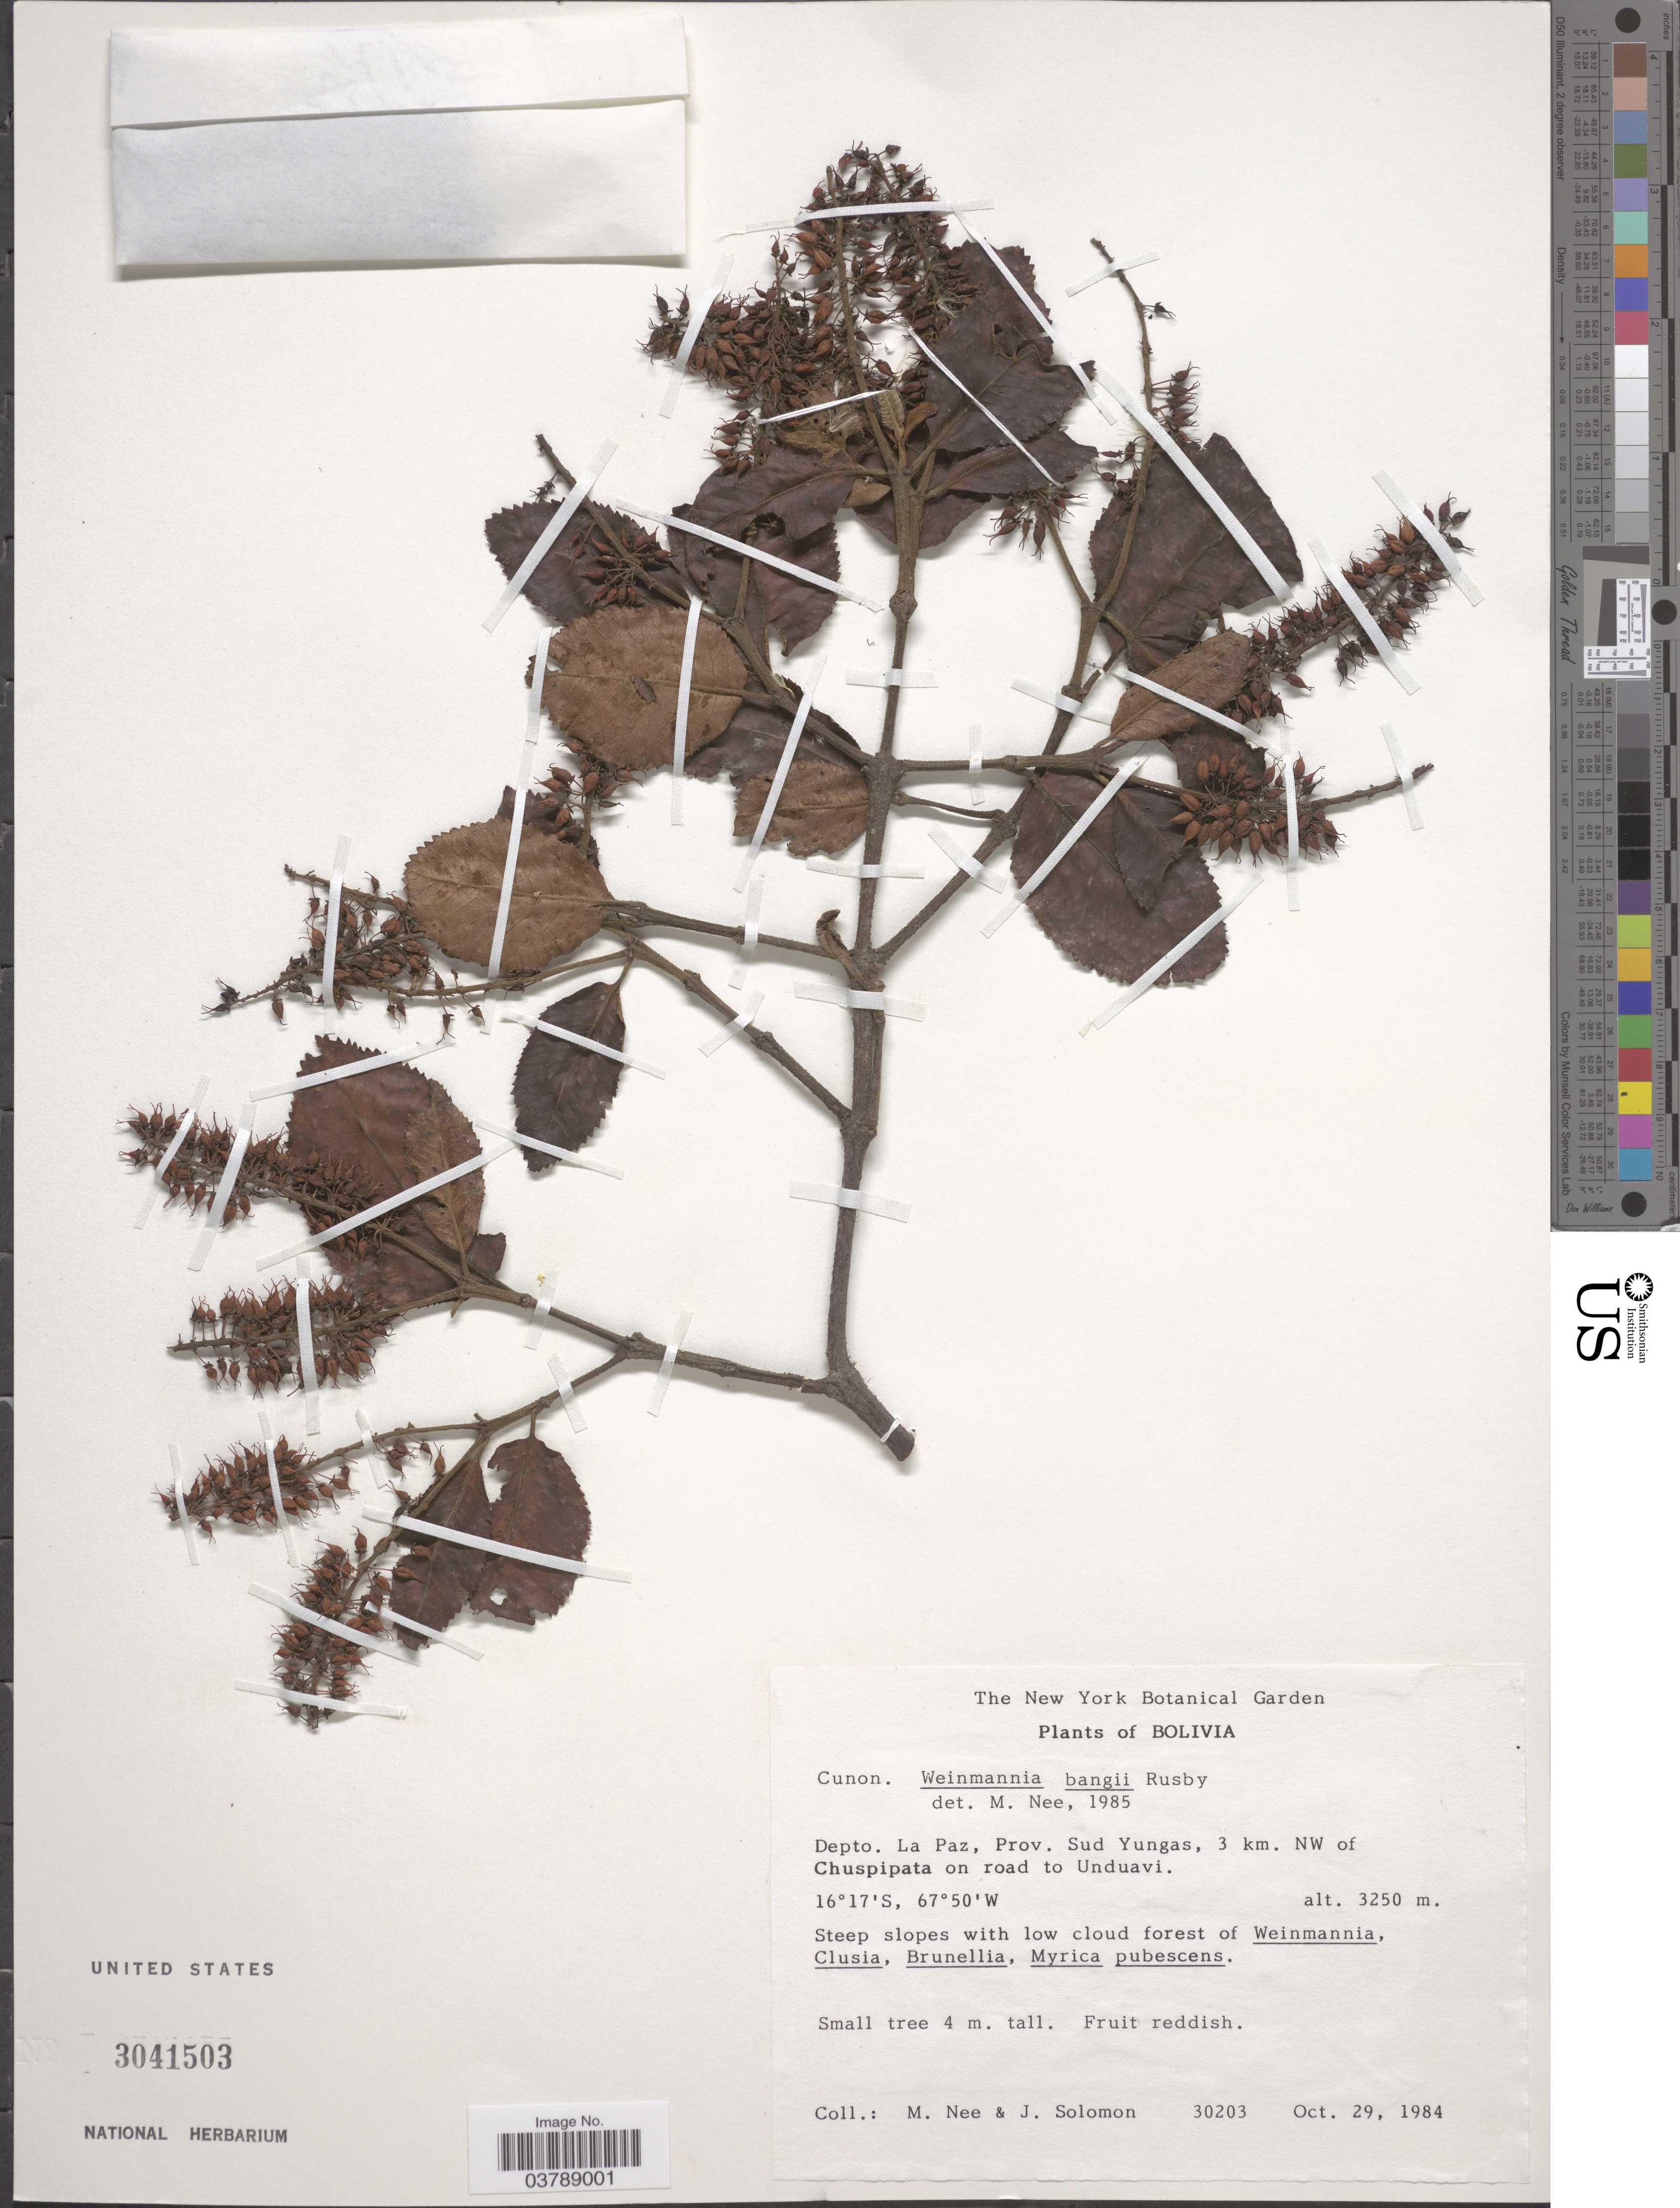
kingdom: Plantae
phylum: Tracheophyta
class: Magnoliopsida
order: Oxalidales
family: Cunoniaceae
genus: Weinmannia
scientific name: Weinmannia bangii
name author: Rusby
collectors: M. Nee & J. Solomon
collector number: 30203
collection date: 1984-10-29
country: Bolivia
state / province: La Paz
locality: Depto. La Paz, Prov. Sud Yungas, 3 km. NW of Chuspipata on road to Unduavi.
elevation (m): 3250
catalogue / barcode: US 3041503